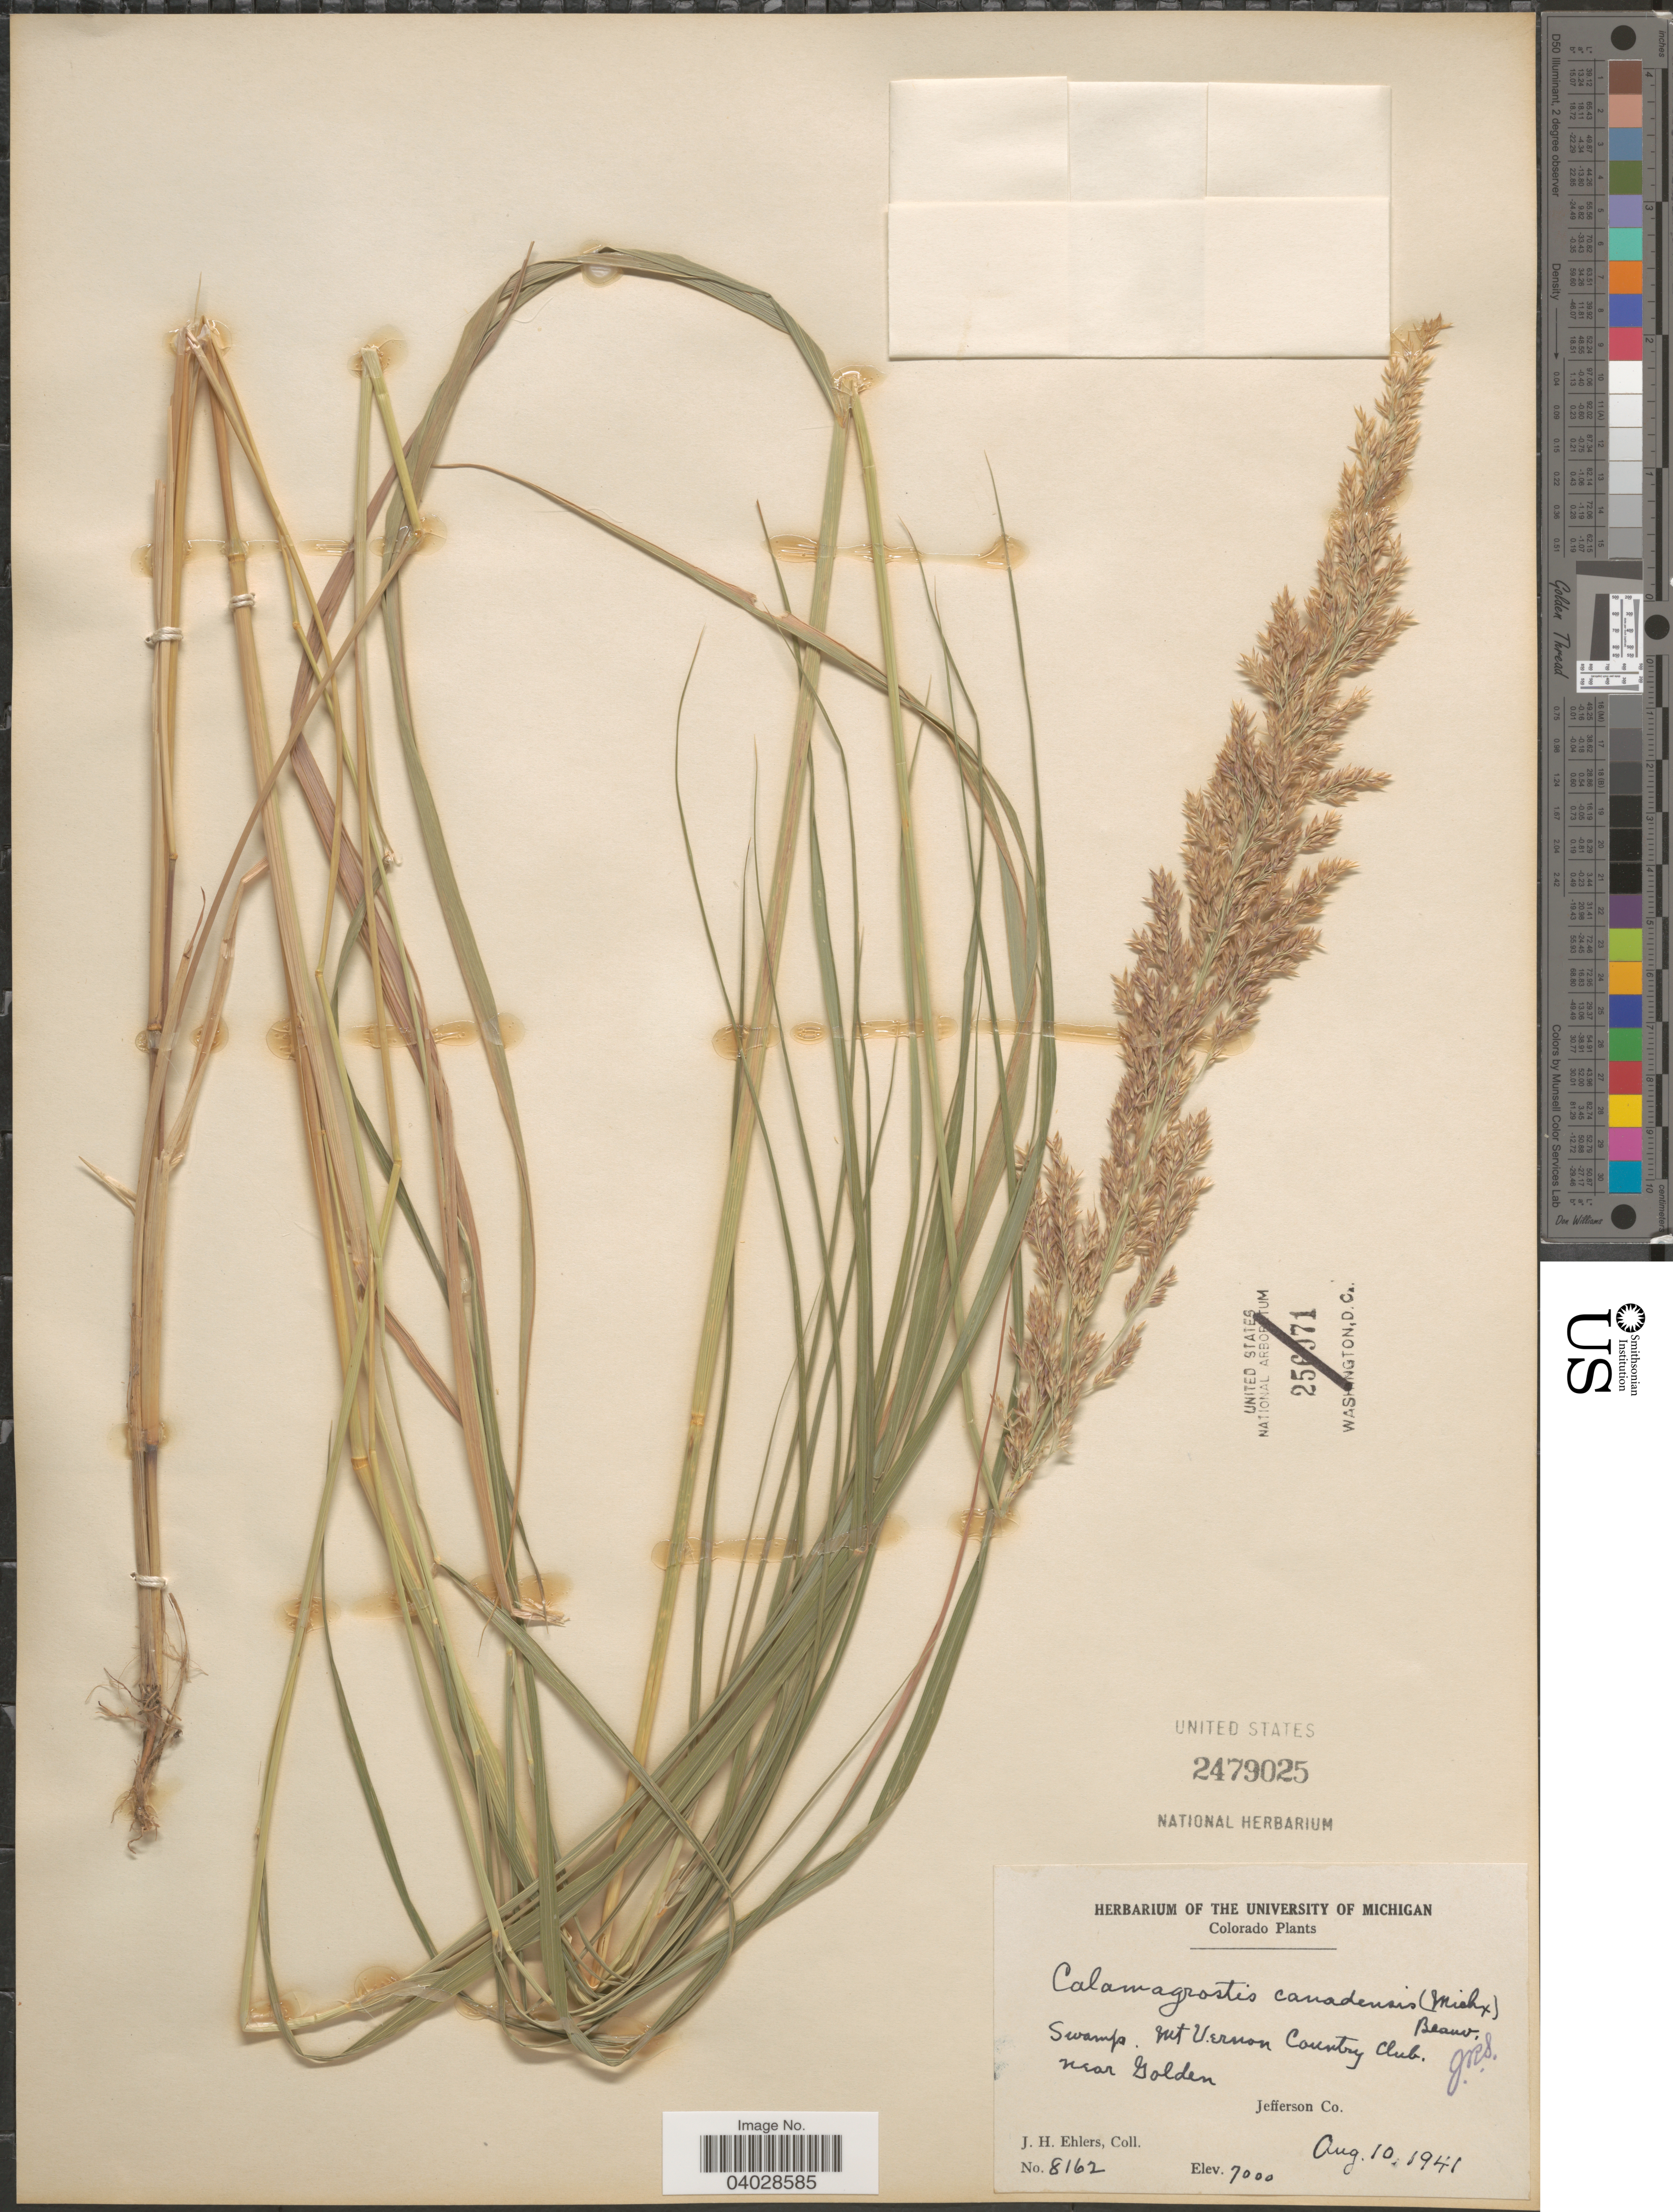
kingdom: Plantae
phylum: Tracheophyta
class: Liliopsida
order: Poales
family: Poaceae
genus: Calamagrostis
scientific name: Calamagrostis canadensis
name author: (Michx.) P. Beauv.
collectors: J. H. Ehlers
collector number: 8162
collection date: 1941-08-10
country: United States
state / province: Colorado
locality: Swamp. Mt Vernon County Club near Golden. Jefferson Co.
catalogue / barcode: US 2479025